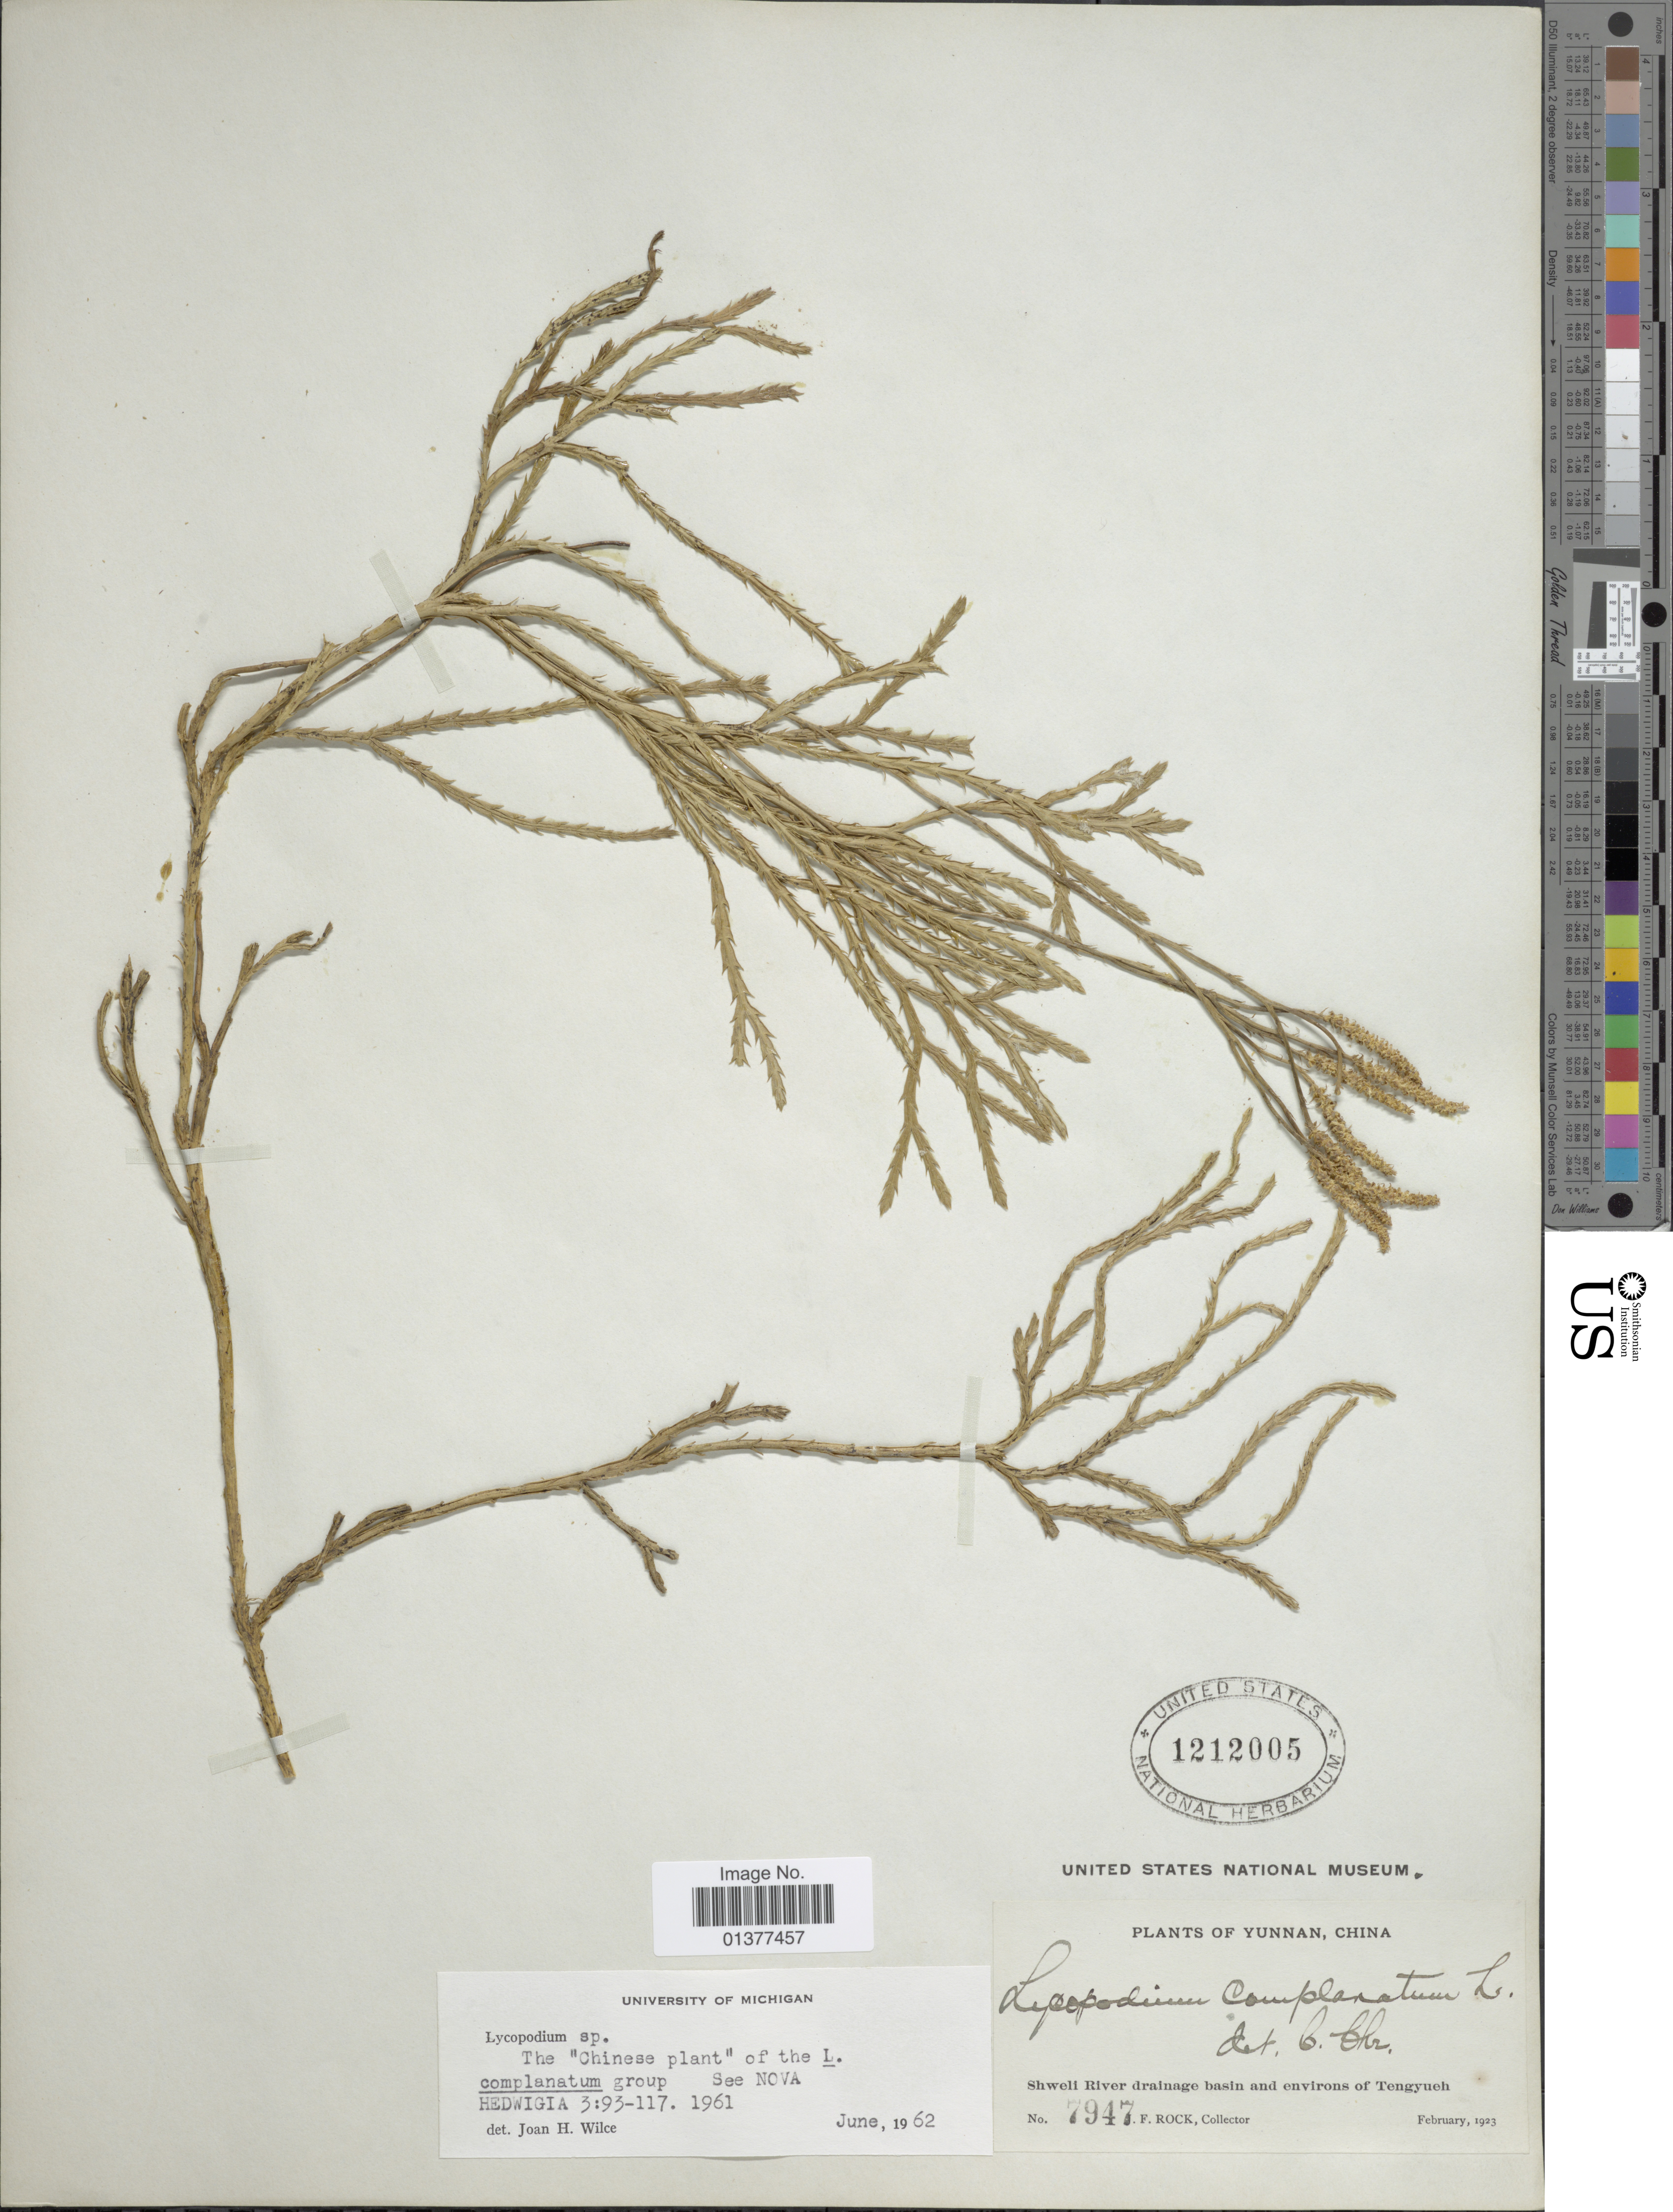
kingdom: Plantae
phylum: Tracheophyta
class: Lycopodiopsida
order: Lycopodiales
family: Lycopodiaceae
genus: Diphasiastrum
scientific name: Diphasiastrum complanatum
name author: (L.) Holub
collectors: J. Rock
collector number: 7947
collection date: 1923-02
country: China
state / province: Yunnan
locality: Shwell River drainage basin and environs of Tengyueh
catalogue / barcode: US 1212005